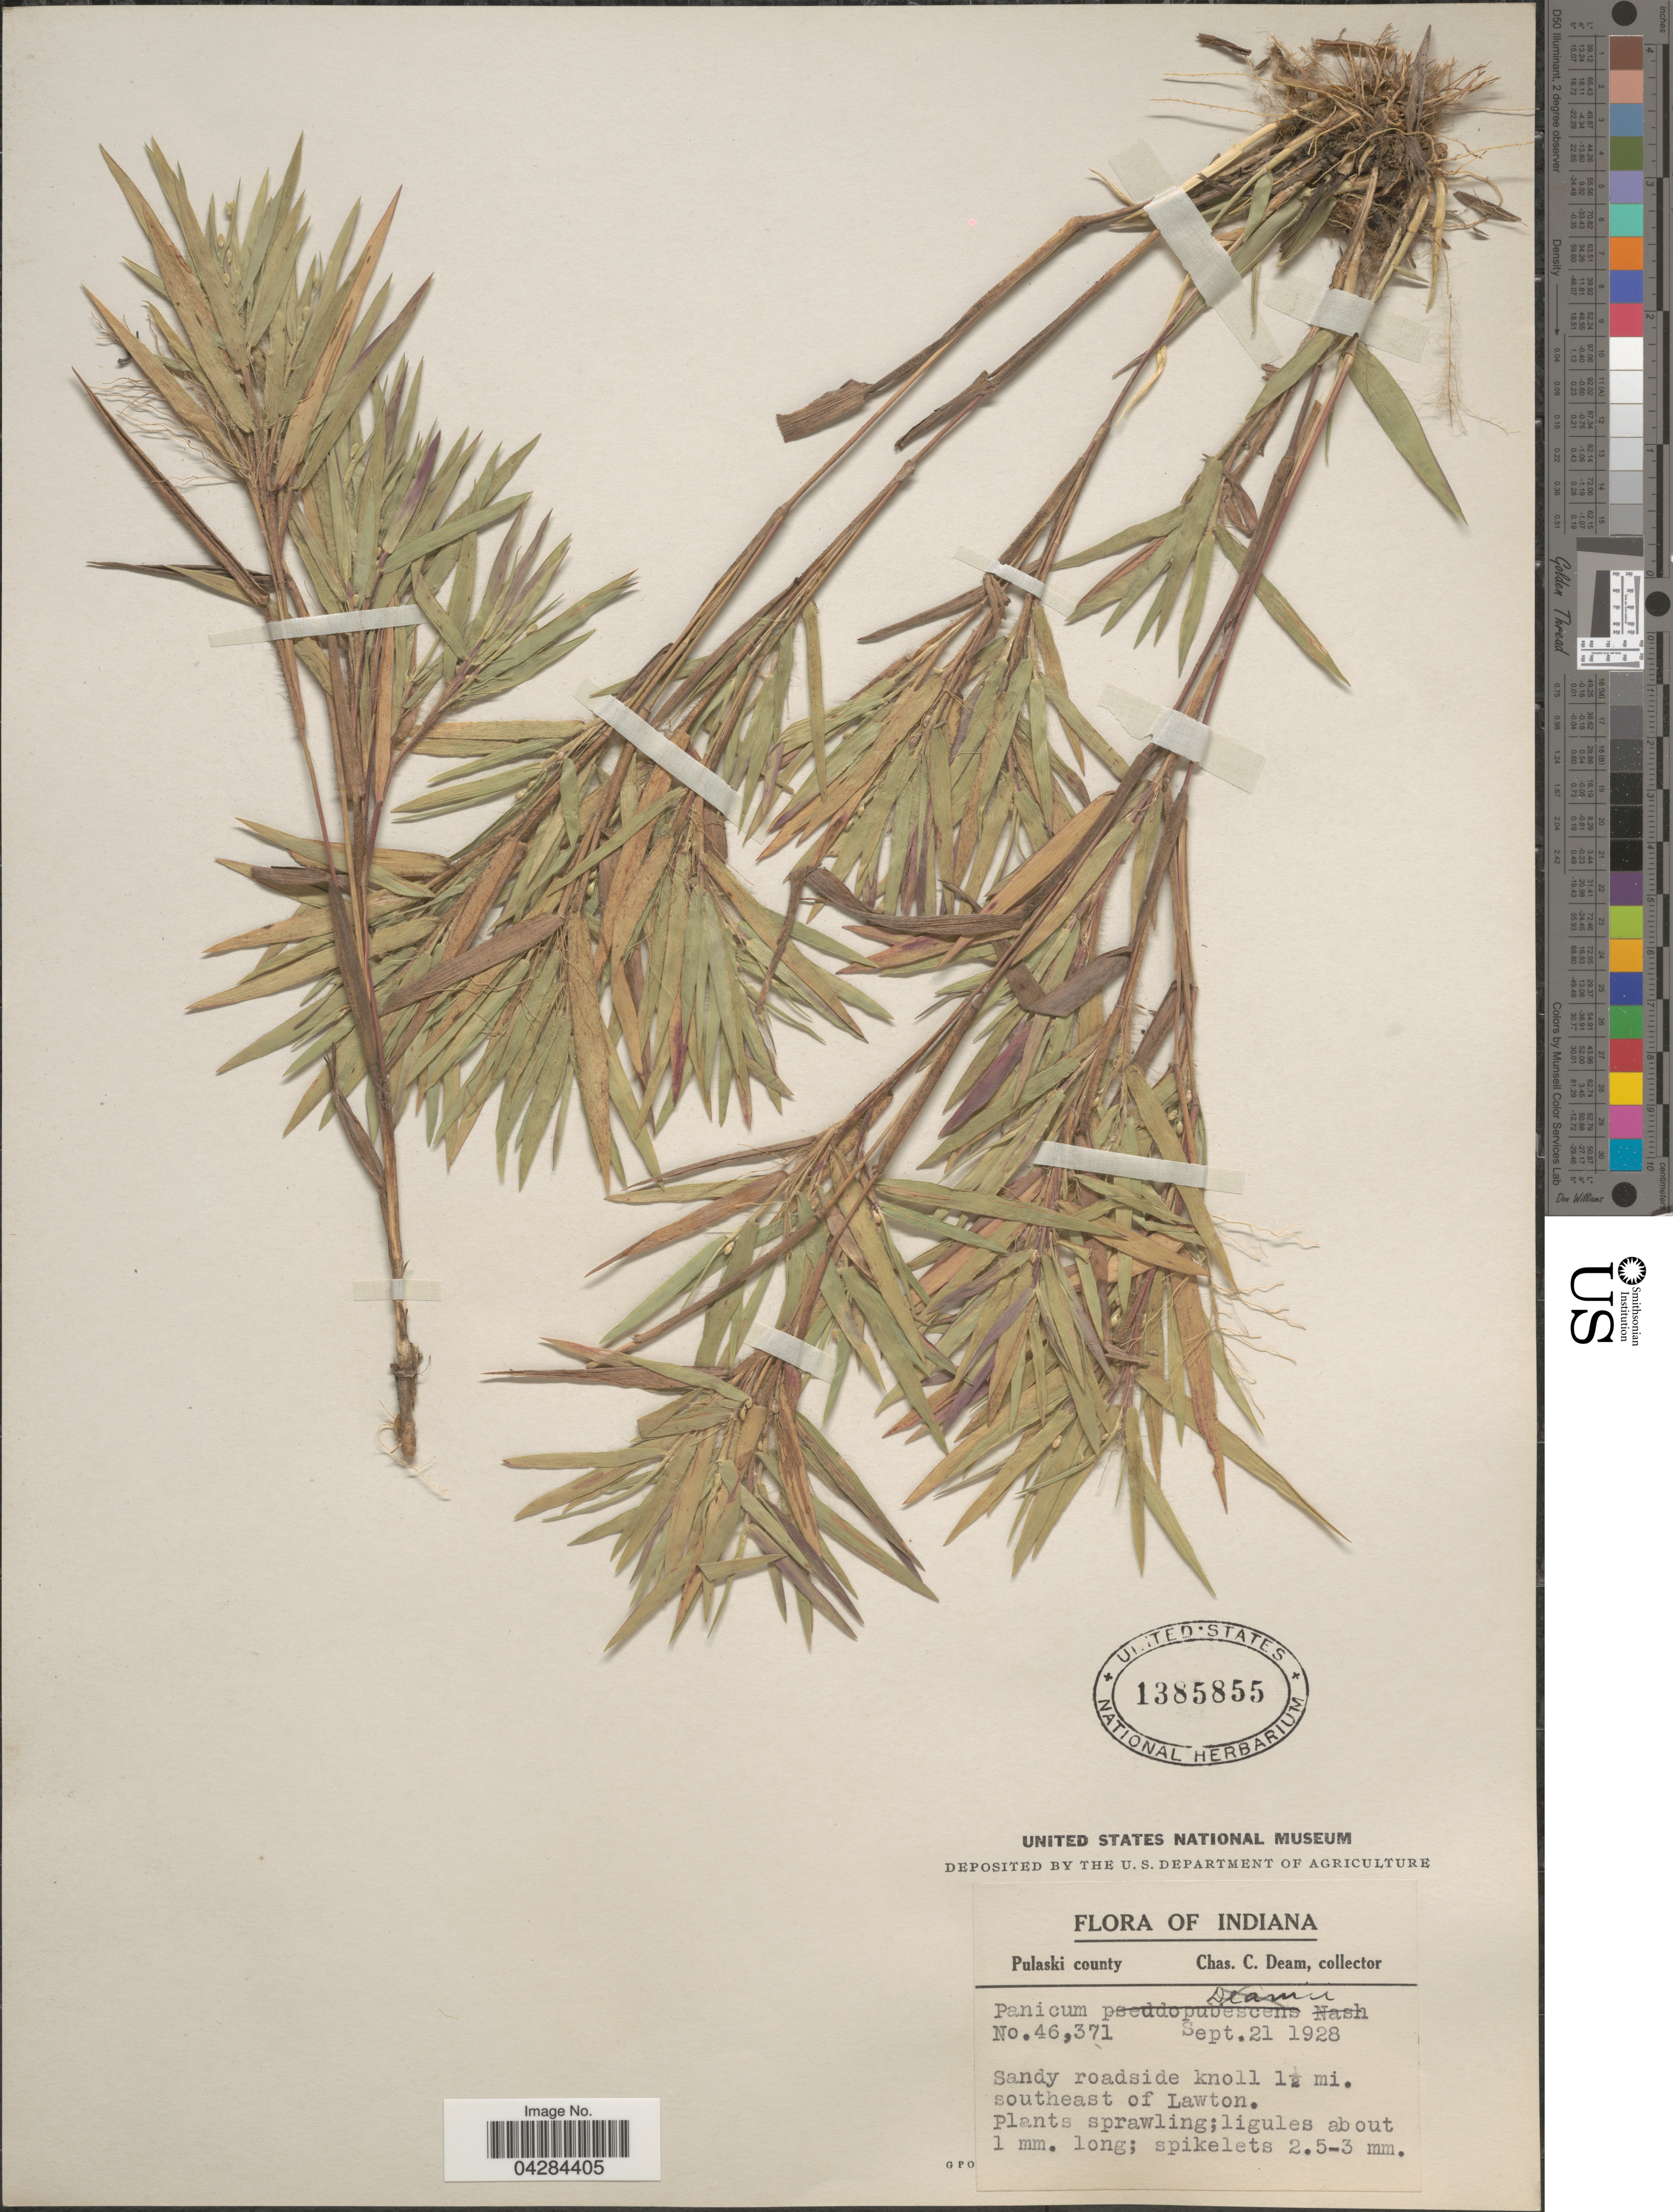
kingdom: Plantae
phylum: Tracheophyta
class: Liliopsida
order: Poales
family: Poaceae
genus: Dichanthelium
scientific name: Dichanthelium ovale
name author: (Elliott) Gould & C.A. Clark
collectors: C. C. Deam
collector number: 46371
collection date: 1928-09-21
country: United States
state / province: Indiana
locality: Pulaski county. Sandy roadside knoll 1½ mi. southeast of Lawton.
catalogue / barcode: US 1385855